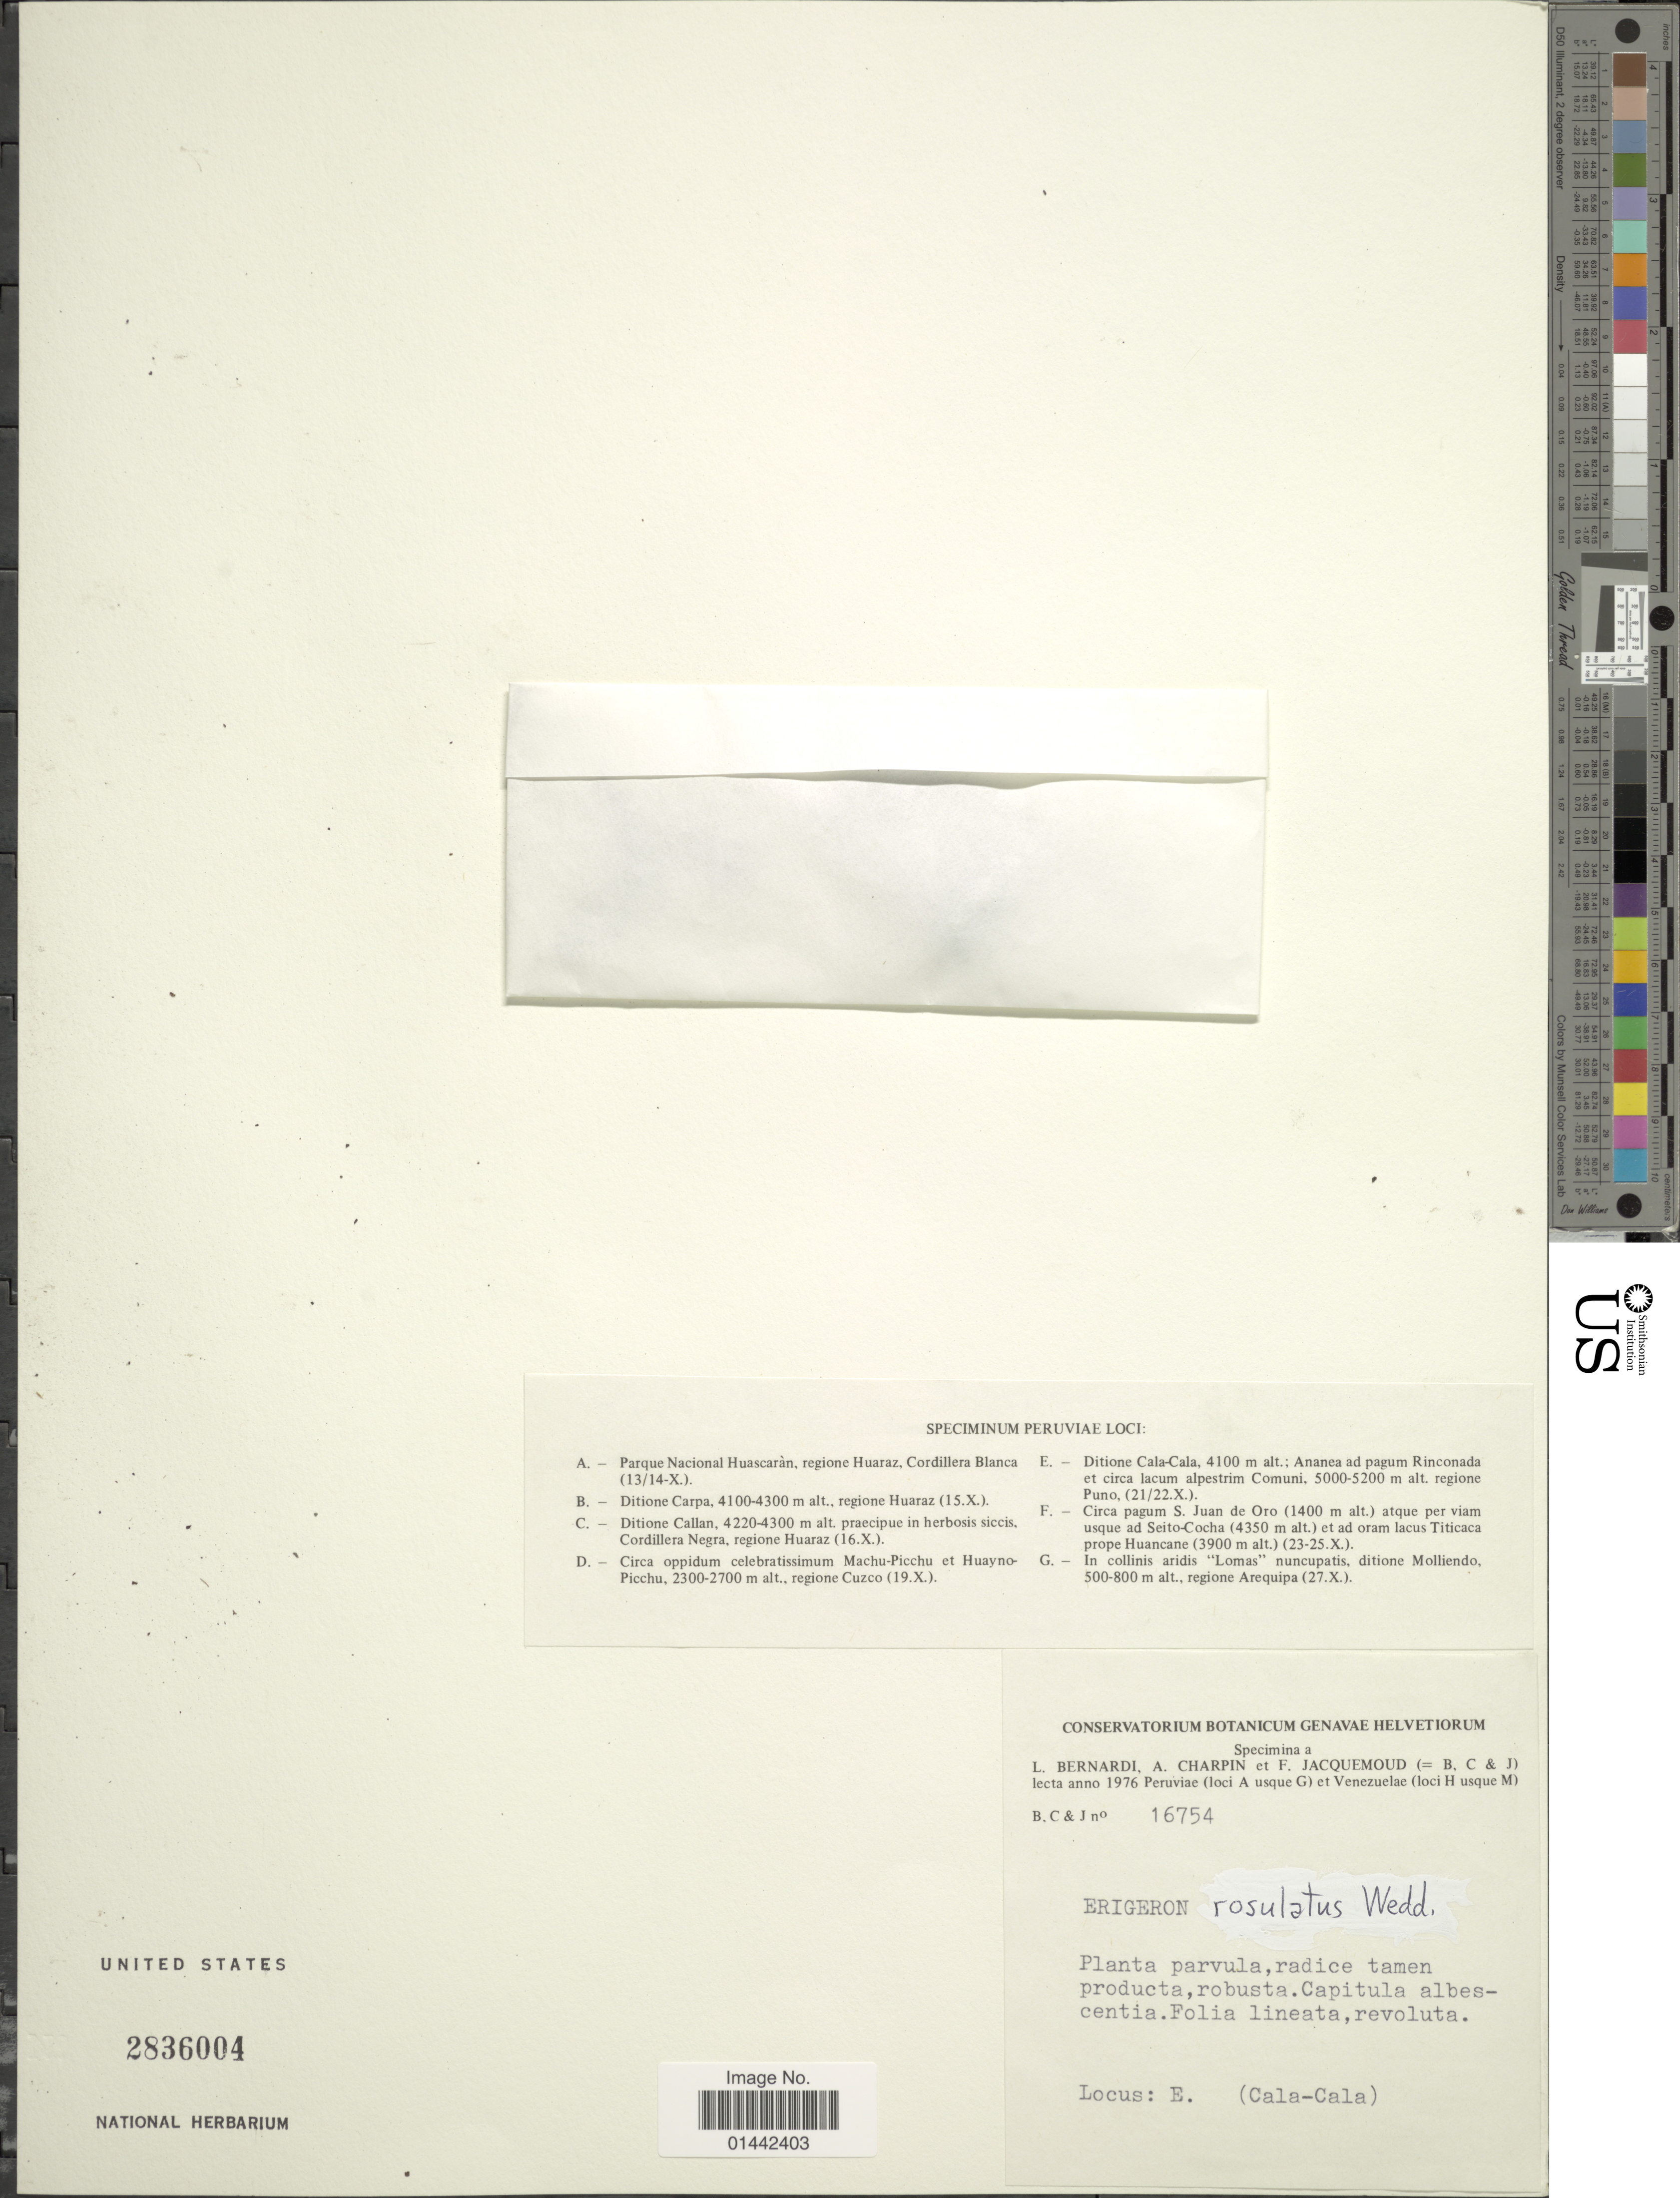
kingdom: Plantae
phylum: Tracheophyta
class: Magnoliopsida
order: Asterales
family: Asteraceae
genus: Erigeron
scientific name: Erigeron rosulatus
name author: Wedd.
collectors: L. Bernardi, A. Charpin & F. Jacquemoud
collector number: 16754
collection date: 1976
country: Peru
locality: Peruviae (loci A usque G) et Venezuelae (loci H usque M), Locus: E (Cala-Cala).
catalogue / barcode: US 2836004